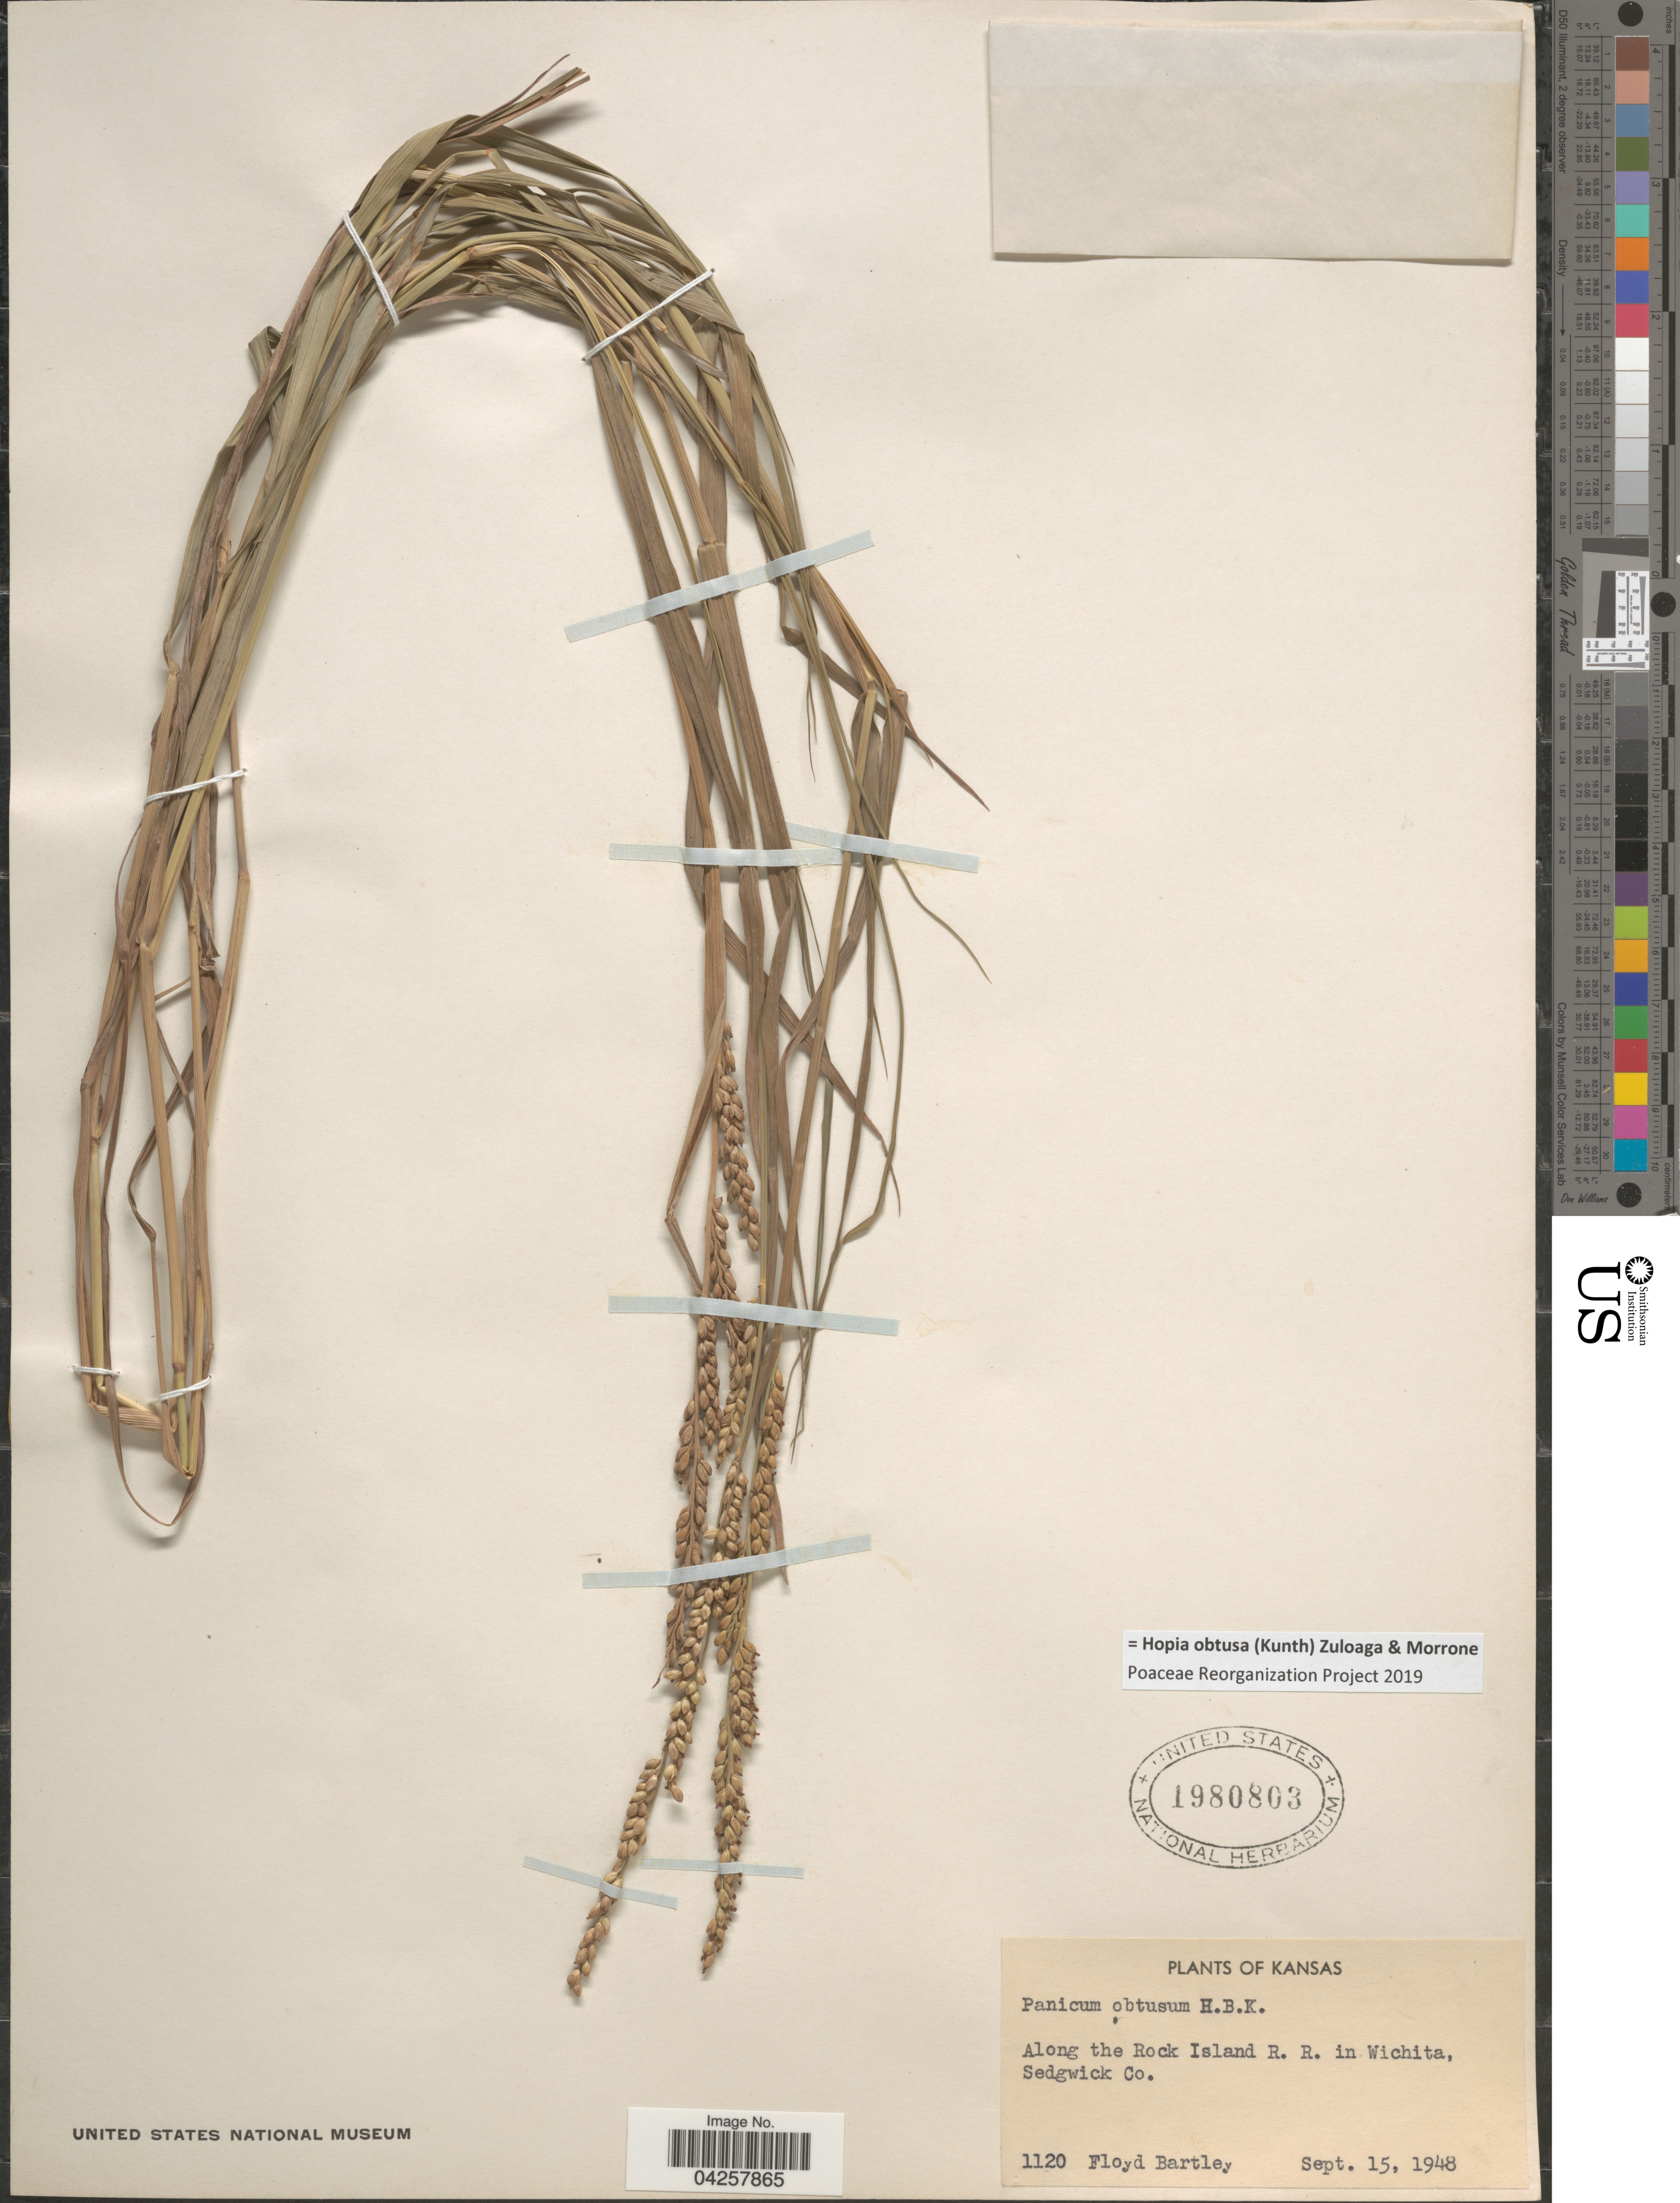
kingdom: Plantae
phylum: Tracheophyta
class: Liliopsida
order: Poales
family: Poaceae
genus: Hopia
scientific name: Hopia obtusa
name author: (Kunth) Zuloaga & Morrone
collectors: F. Bartley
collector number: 1120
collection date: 1948-09-15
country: United States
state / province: Kansas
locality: Along the Rock Island R. R. in Wichita, Sedgwick Co.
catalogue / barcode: US 1980803